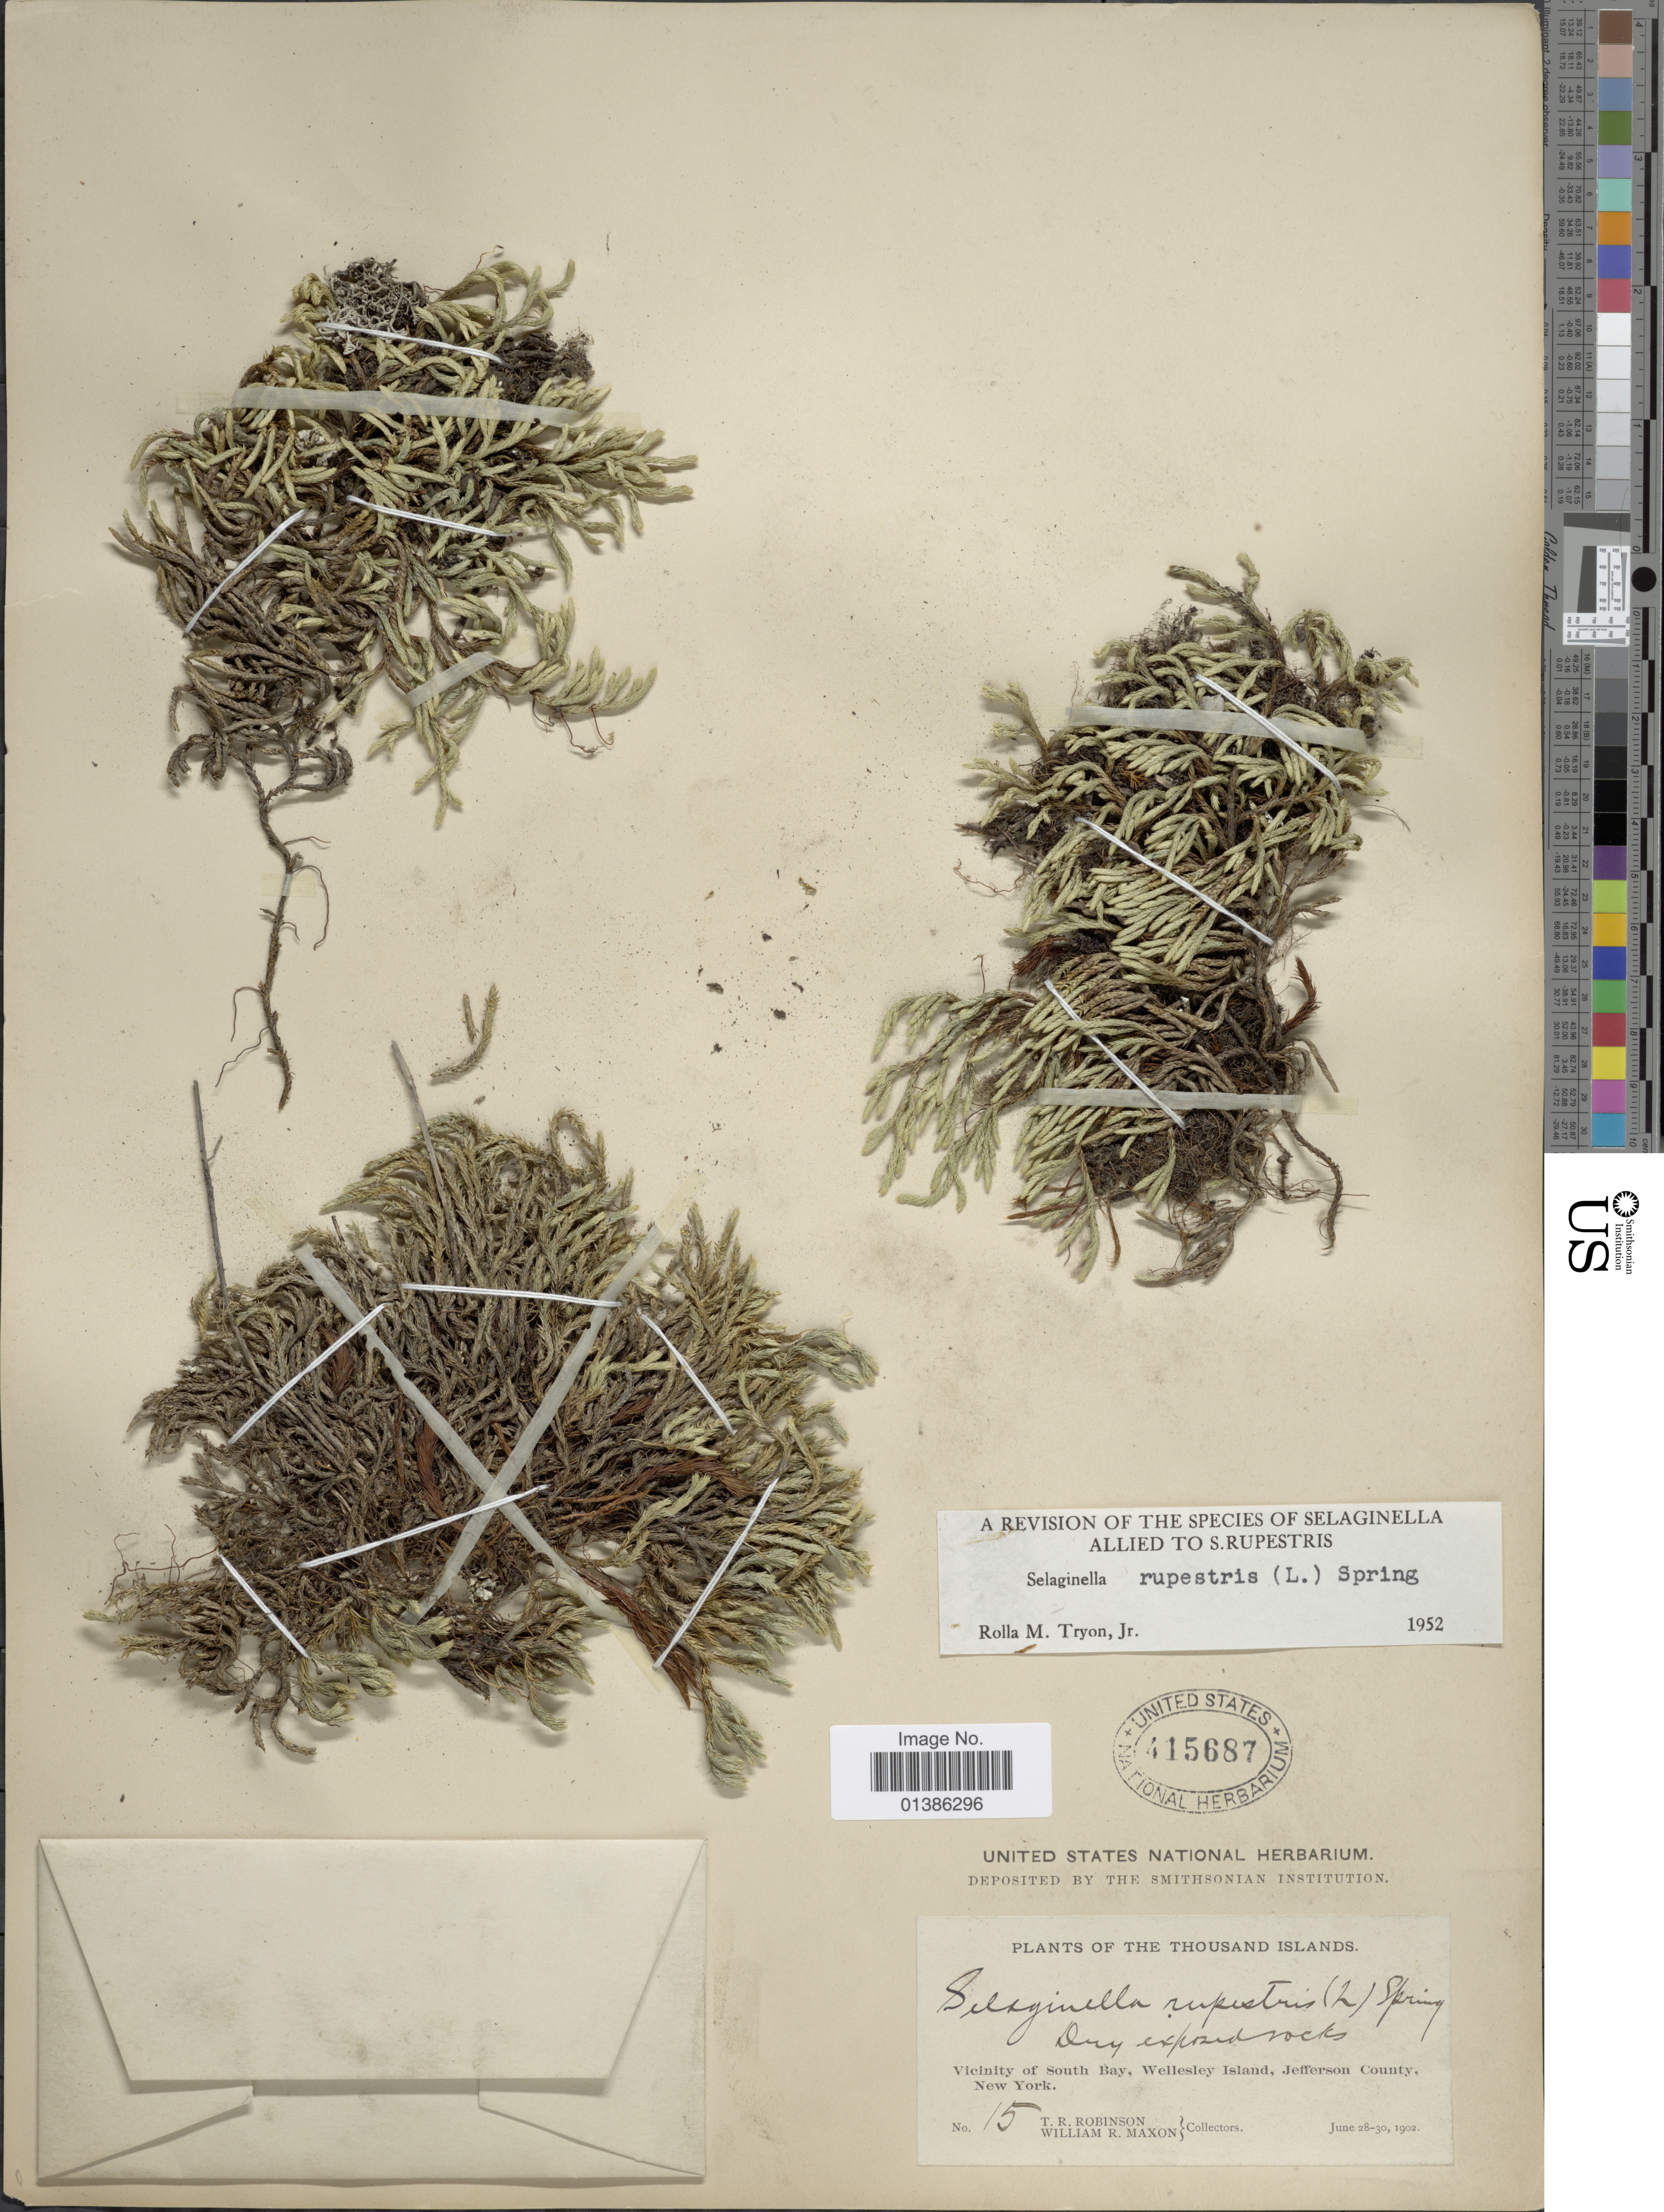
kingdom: Plantae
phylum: Tracheophyta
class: Lycopodiopsida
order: Selaginellales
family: Selaginellaceae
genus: Selaginella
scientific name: Selaginella rupestris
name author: (L.) Spring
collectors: T. R. Robinson & W. R. Maxon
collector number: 15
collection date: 1902-06-28/1902-06-30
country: United States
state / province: New York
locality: Thousand Islands. Vicinity of South Bay, Wellesley Island, Jefferson County.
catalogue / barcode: US 415687